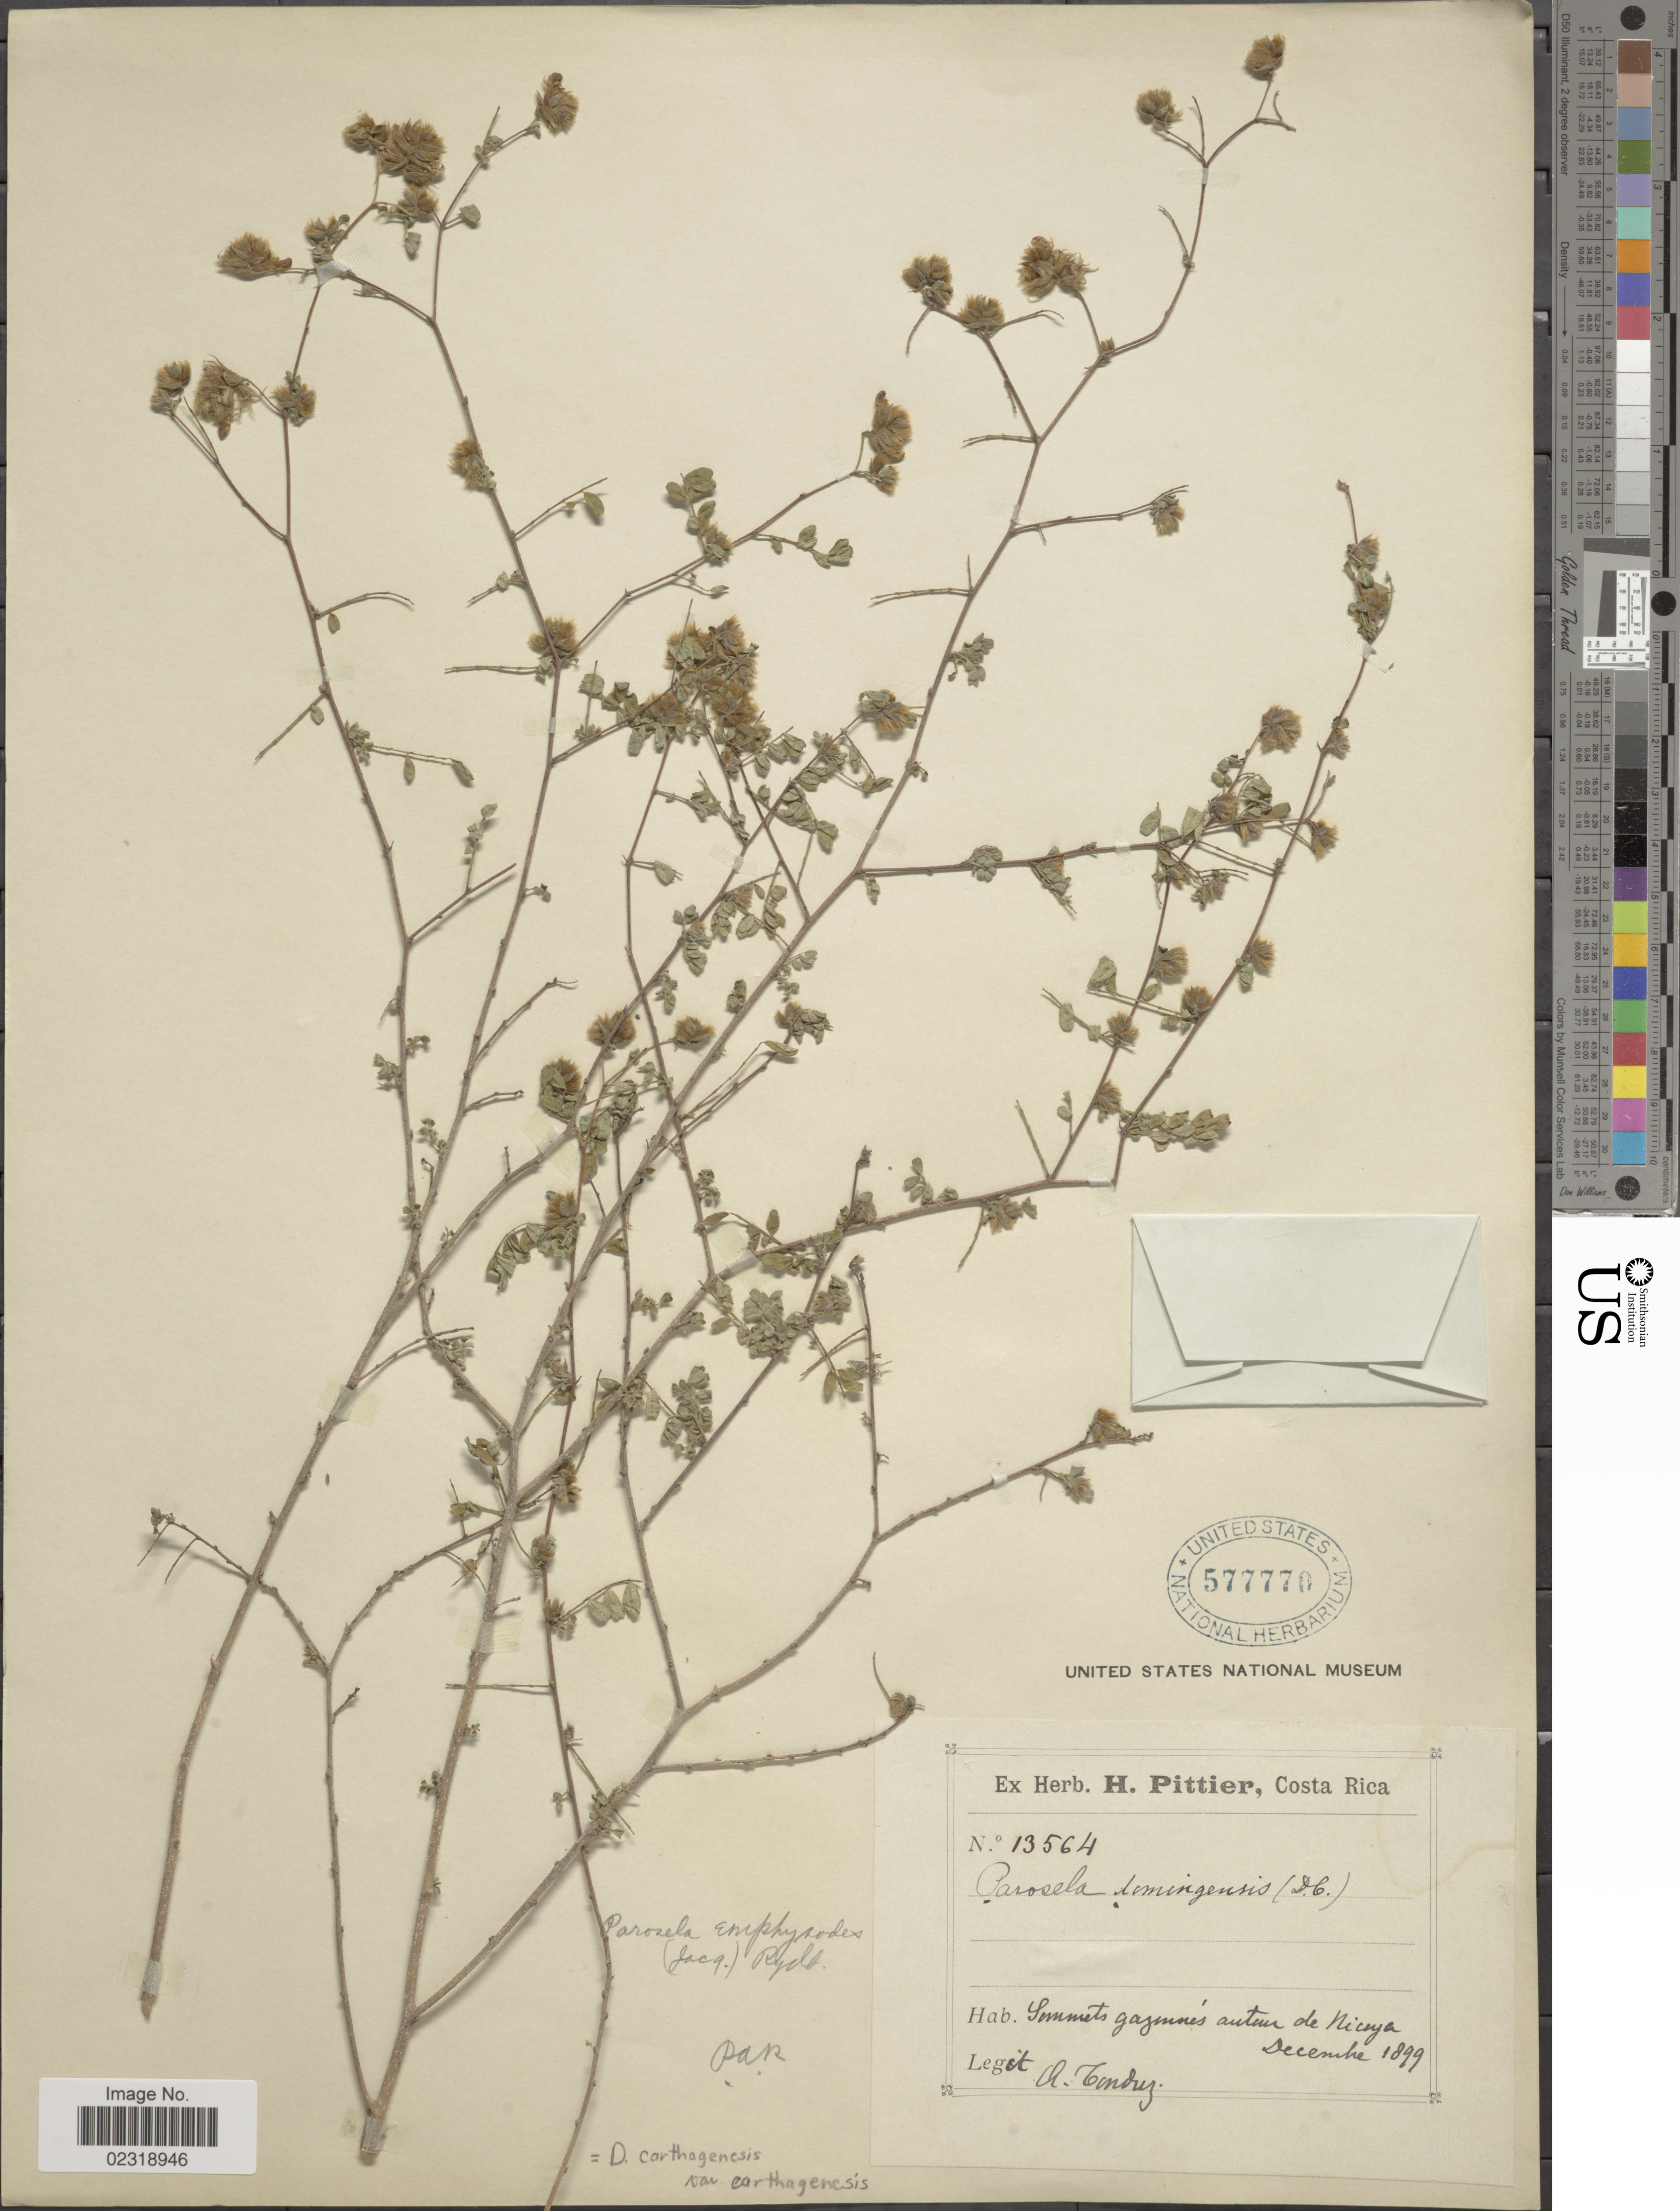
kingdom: Plantae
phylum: Tracheophyta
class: Magnoliopsida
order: Fabales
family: Fabaceae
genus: Dalea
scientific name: Dalea carthagenensis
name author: (Jacq.) J.F. Macbr.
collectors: A. Tonduz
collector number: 13564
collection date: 1899-12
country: Costa Rica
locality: Sommets gazommes auteur de Nicoya.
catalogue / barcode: US 577770